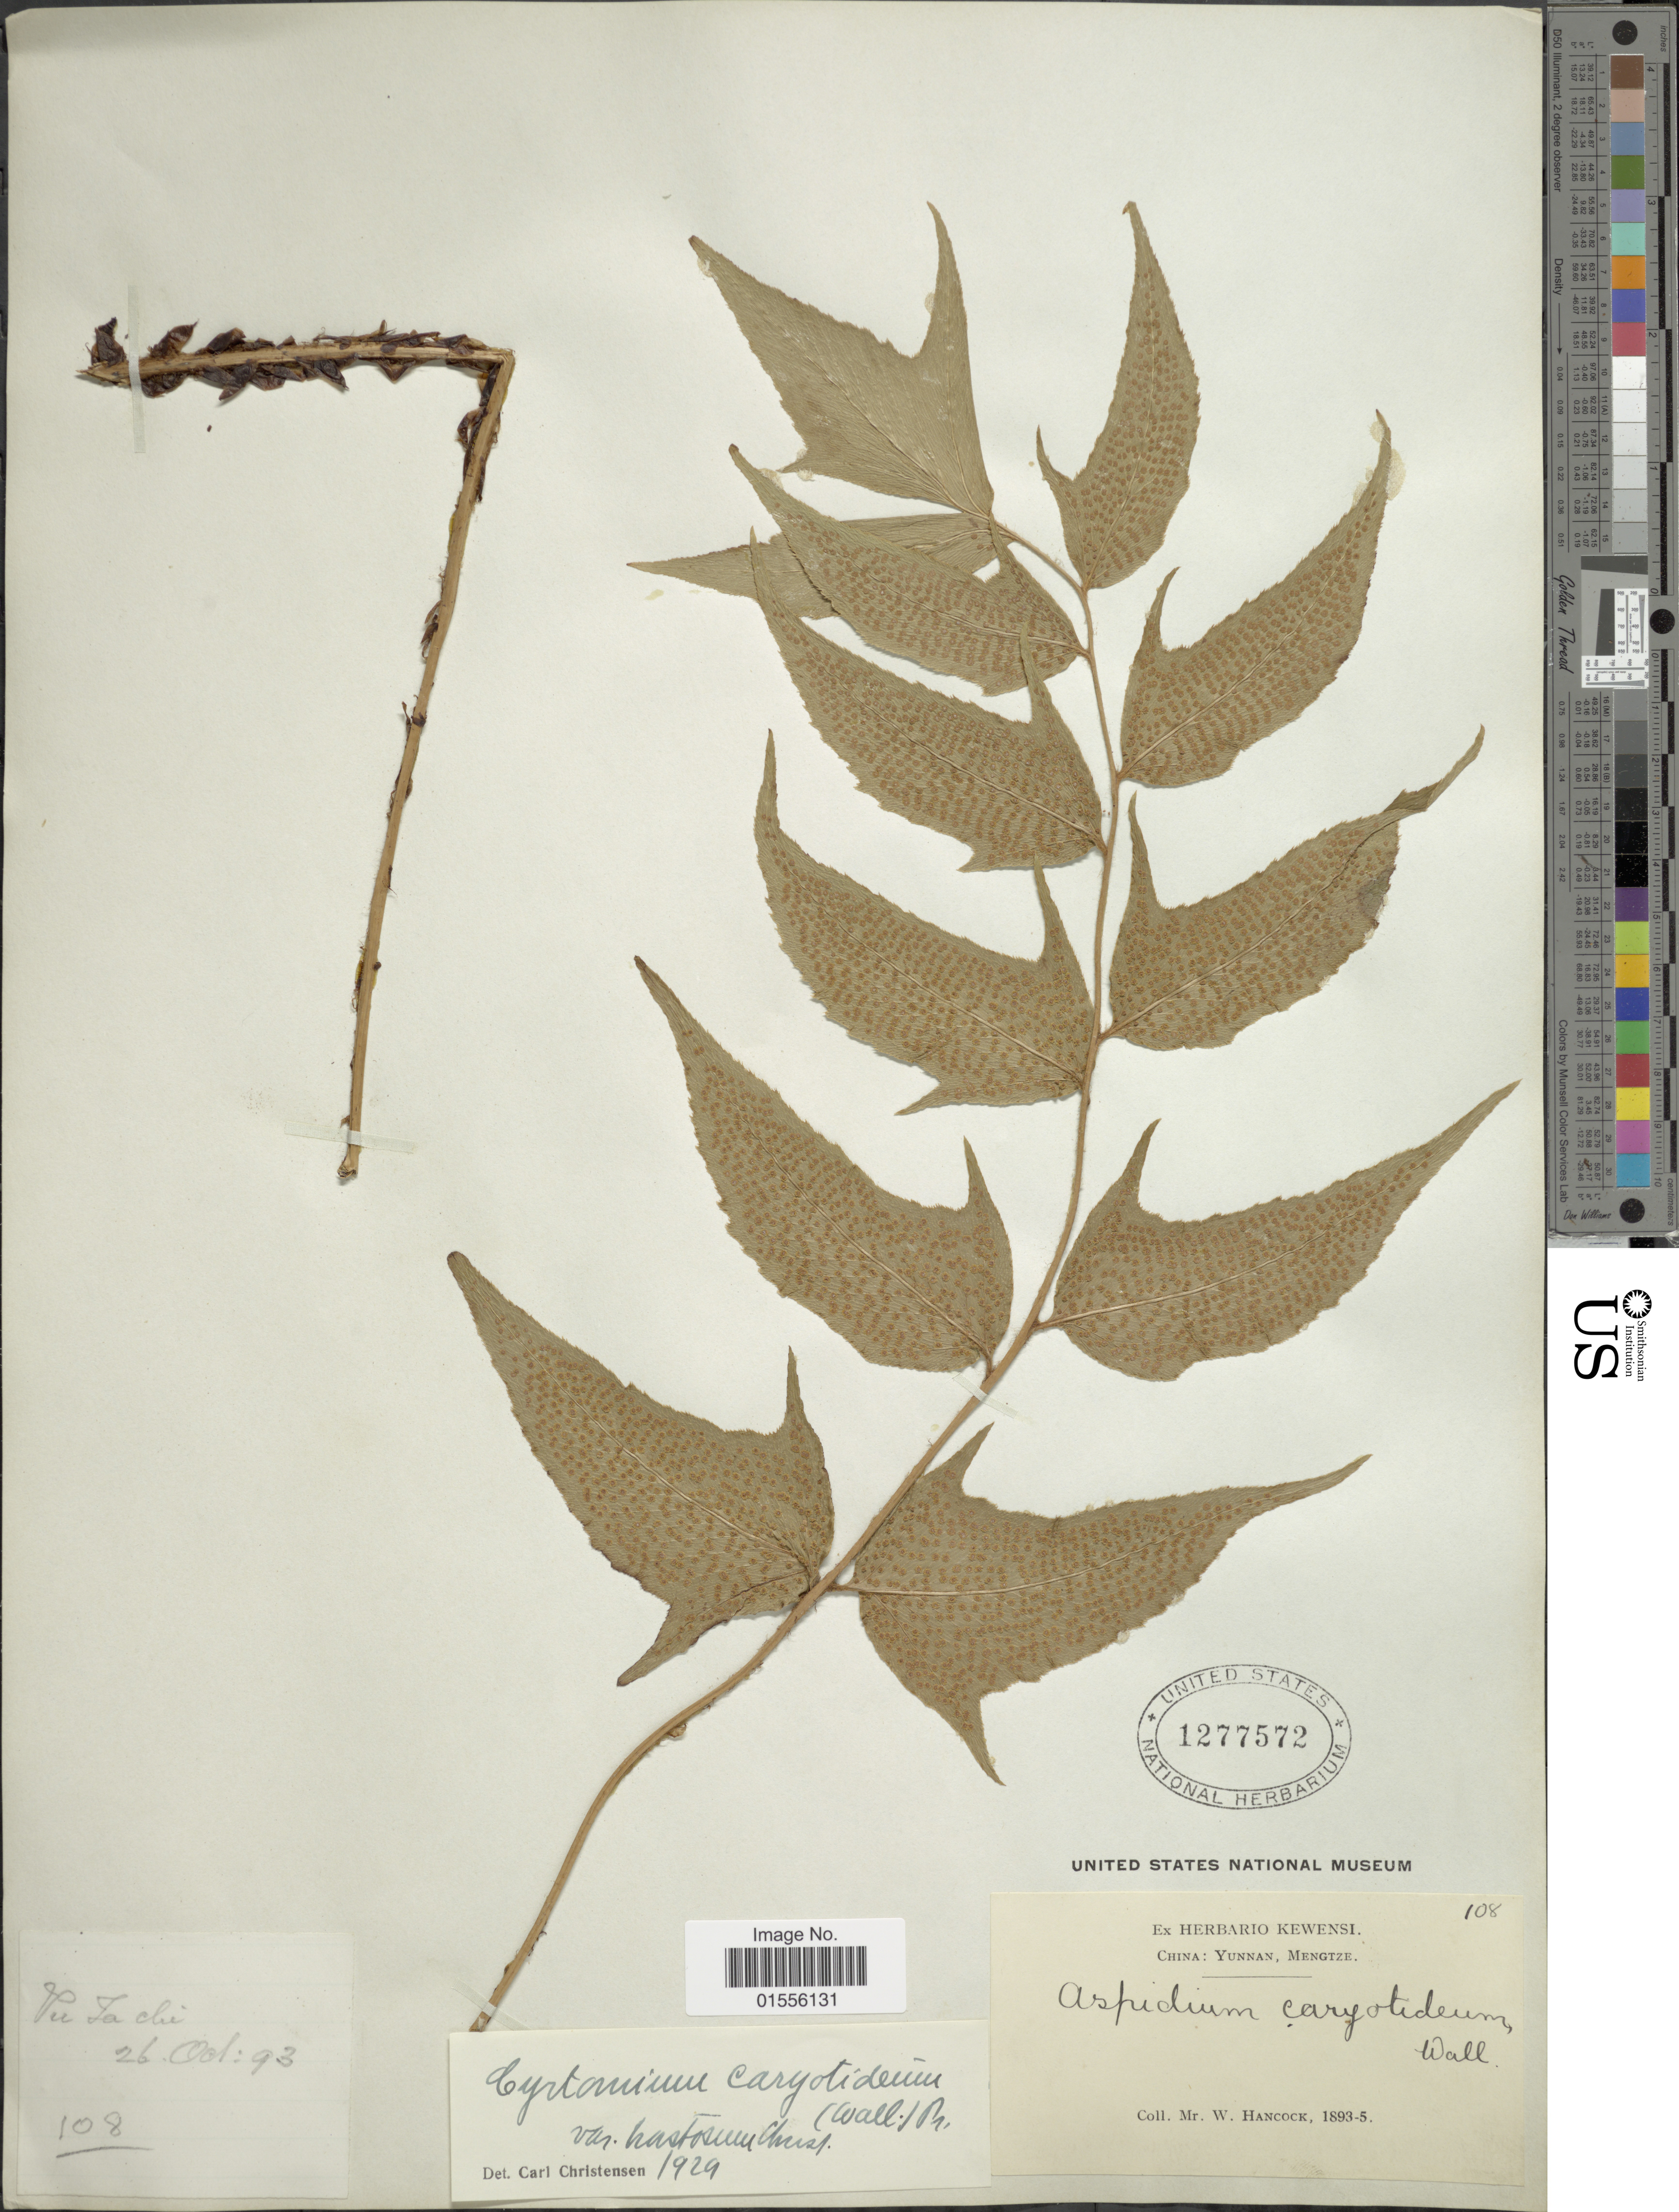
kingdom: Plantae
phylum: Tracheophyta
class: Polypodiopsida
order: Polypodiales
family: Dryopteridaceae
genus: Cyrtomium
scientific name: Cyrtomium caryotideum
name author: (Wall. ex Hook. & Grev.) C. Presl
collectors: W. Hancock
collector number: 108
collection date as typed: Transcribed d/m/y: 26/10/93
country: China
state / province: Yunnan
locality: Mengtze, Vu Ja Chi [interpreted]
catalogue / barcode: US 1277572